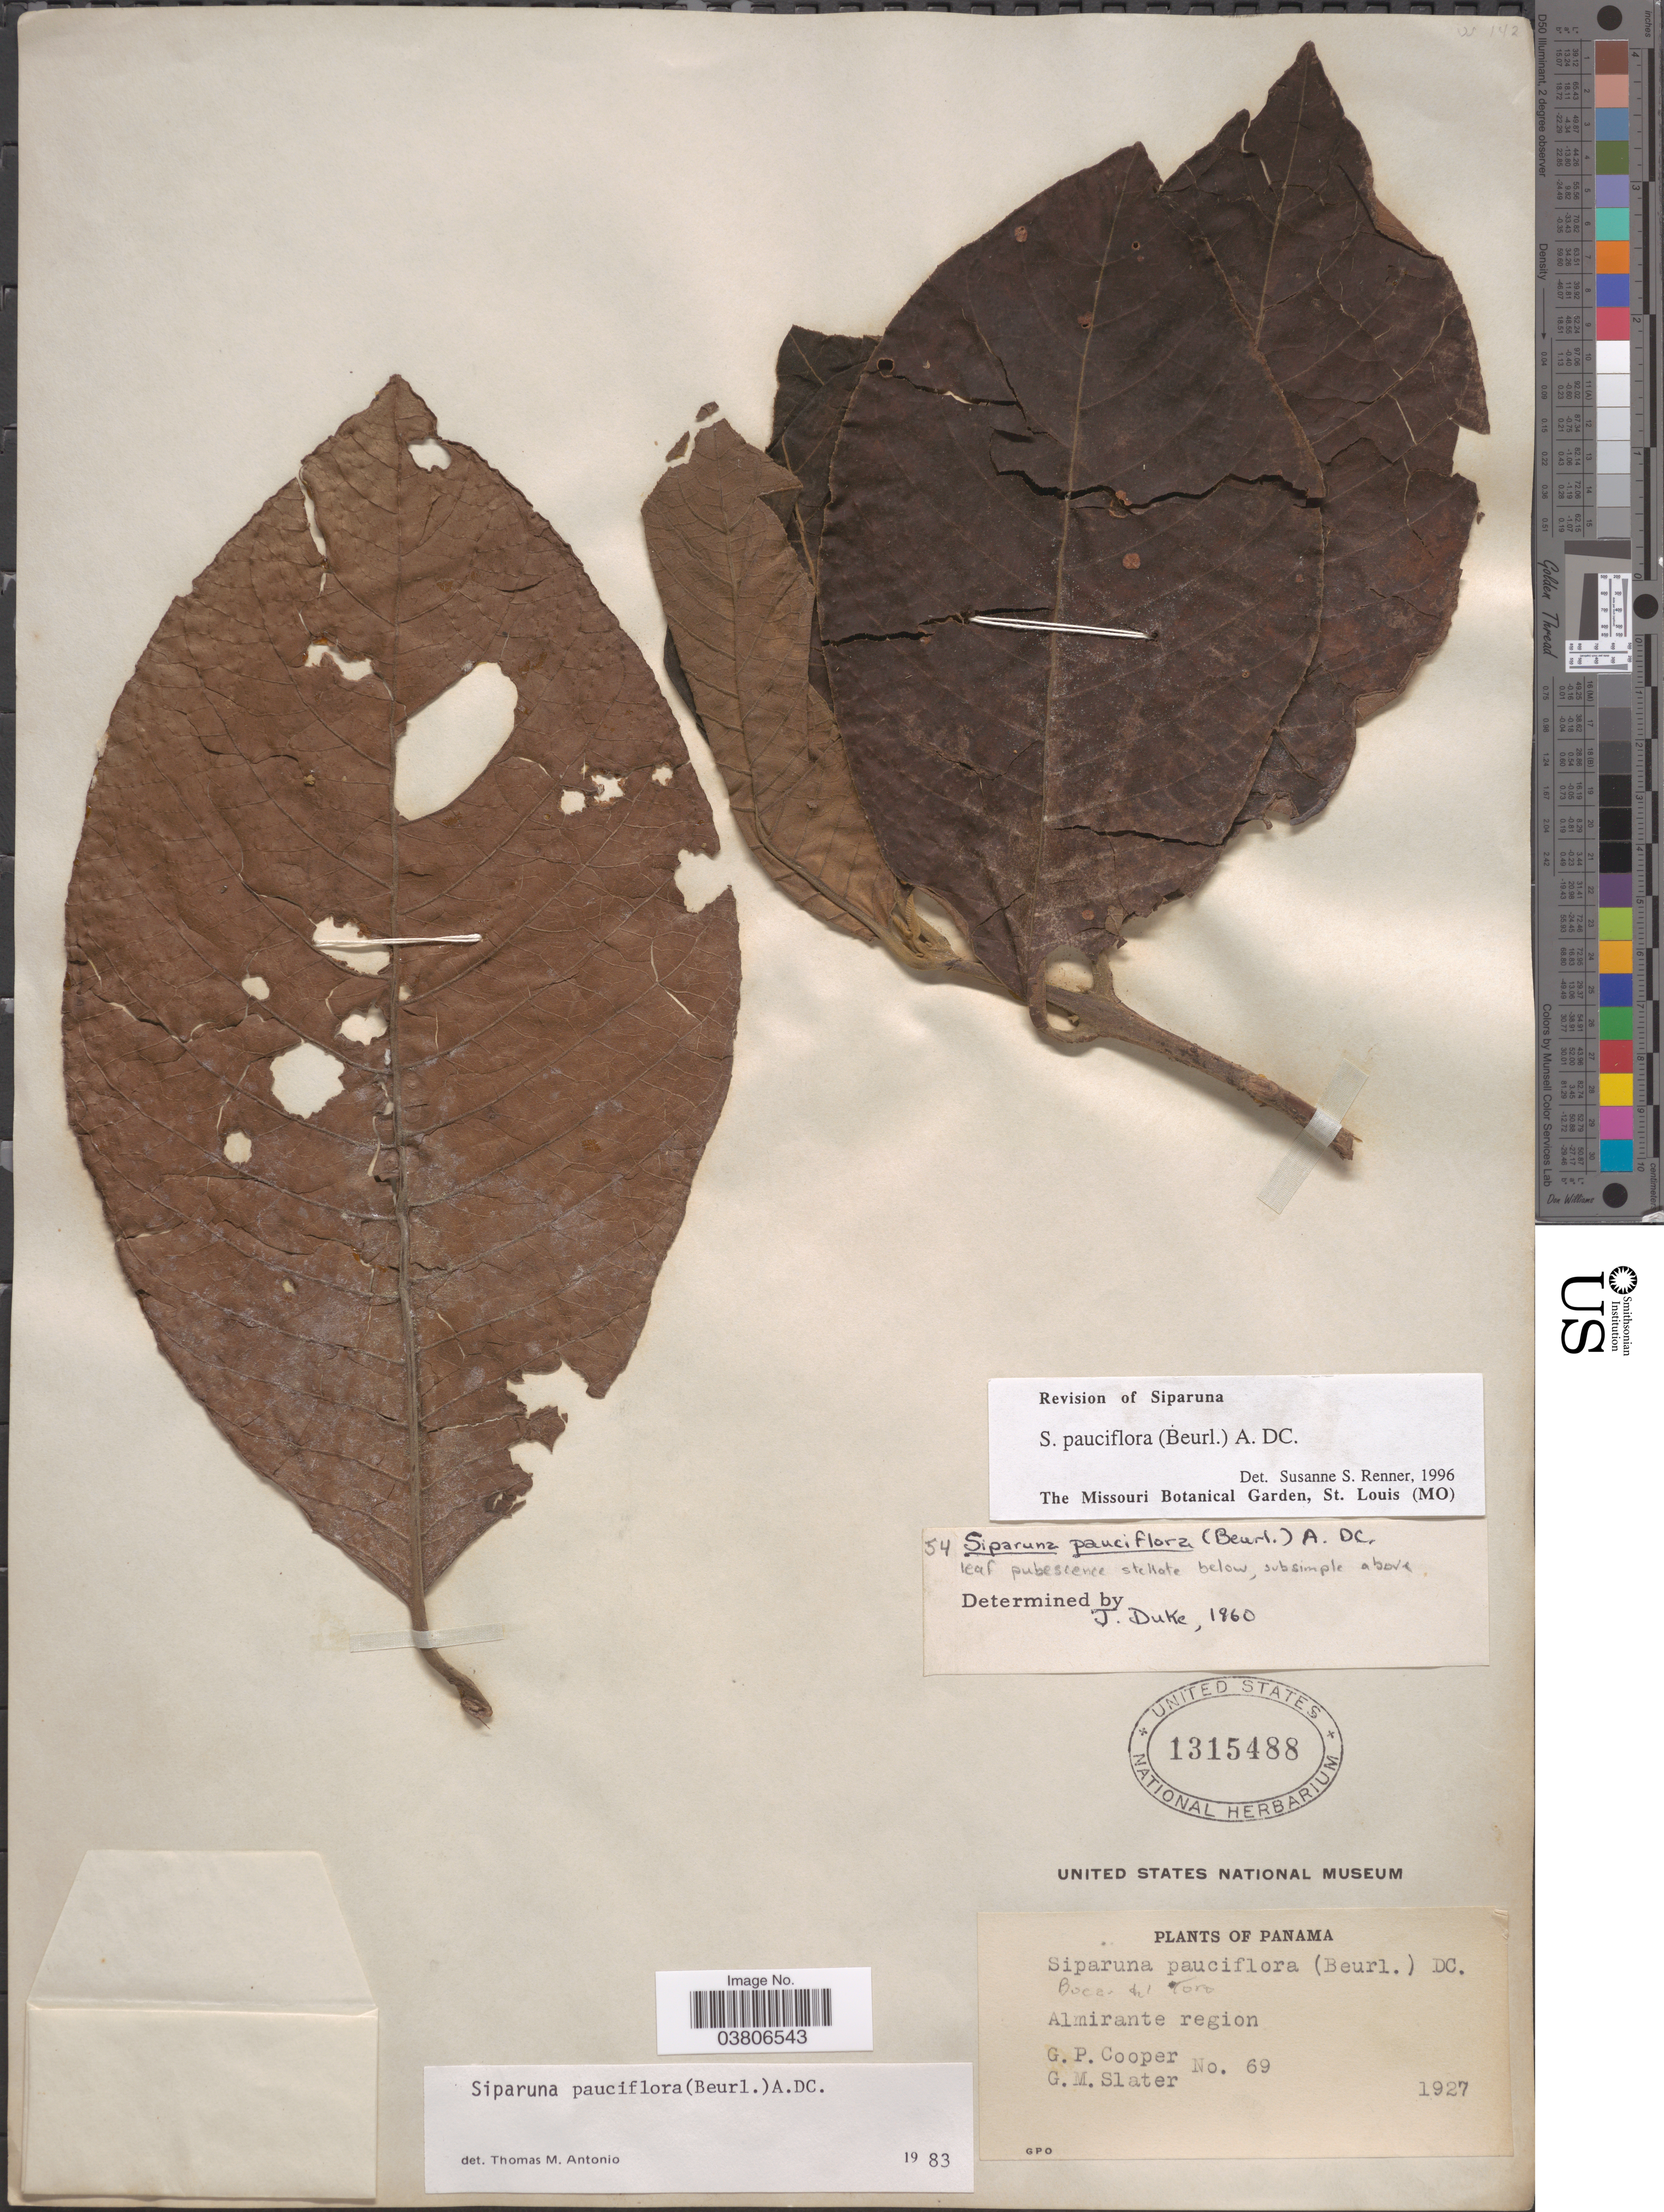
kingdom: Plantae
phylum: Tracheophyta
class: Magnoliopsida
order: Laurales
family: Siparunaceae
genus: Siparuna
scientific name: Siparuna pauciflora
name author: (Beurling) A. DC.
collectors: G. Cooper & G. Slater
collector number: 69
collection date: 1927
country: Panama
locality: Almirante region.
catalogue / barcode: US 1315488